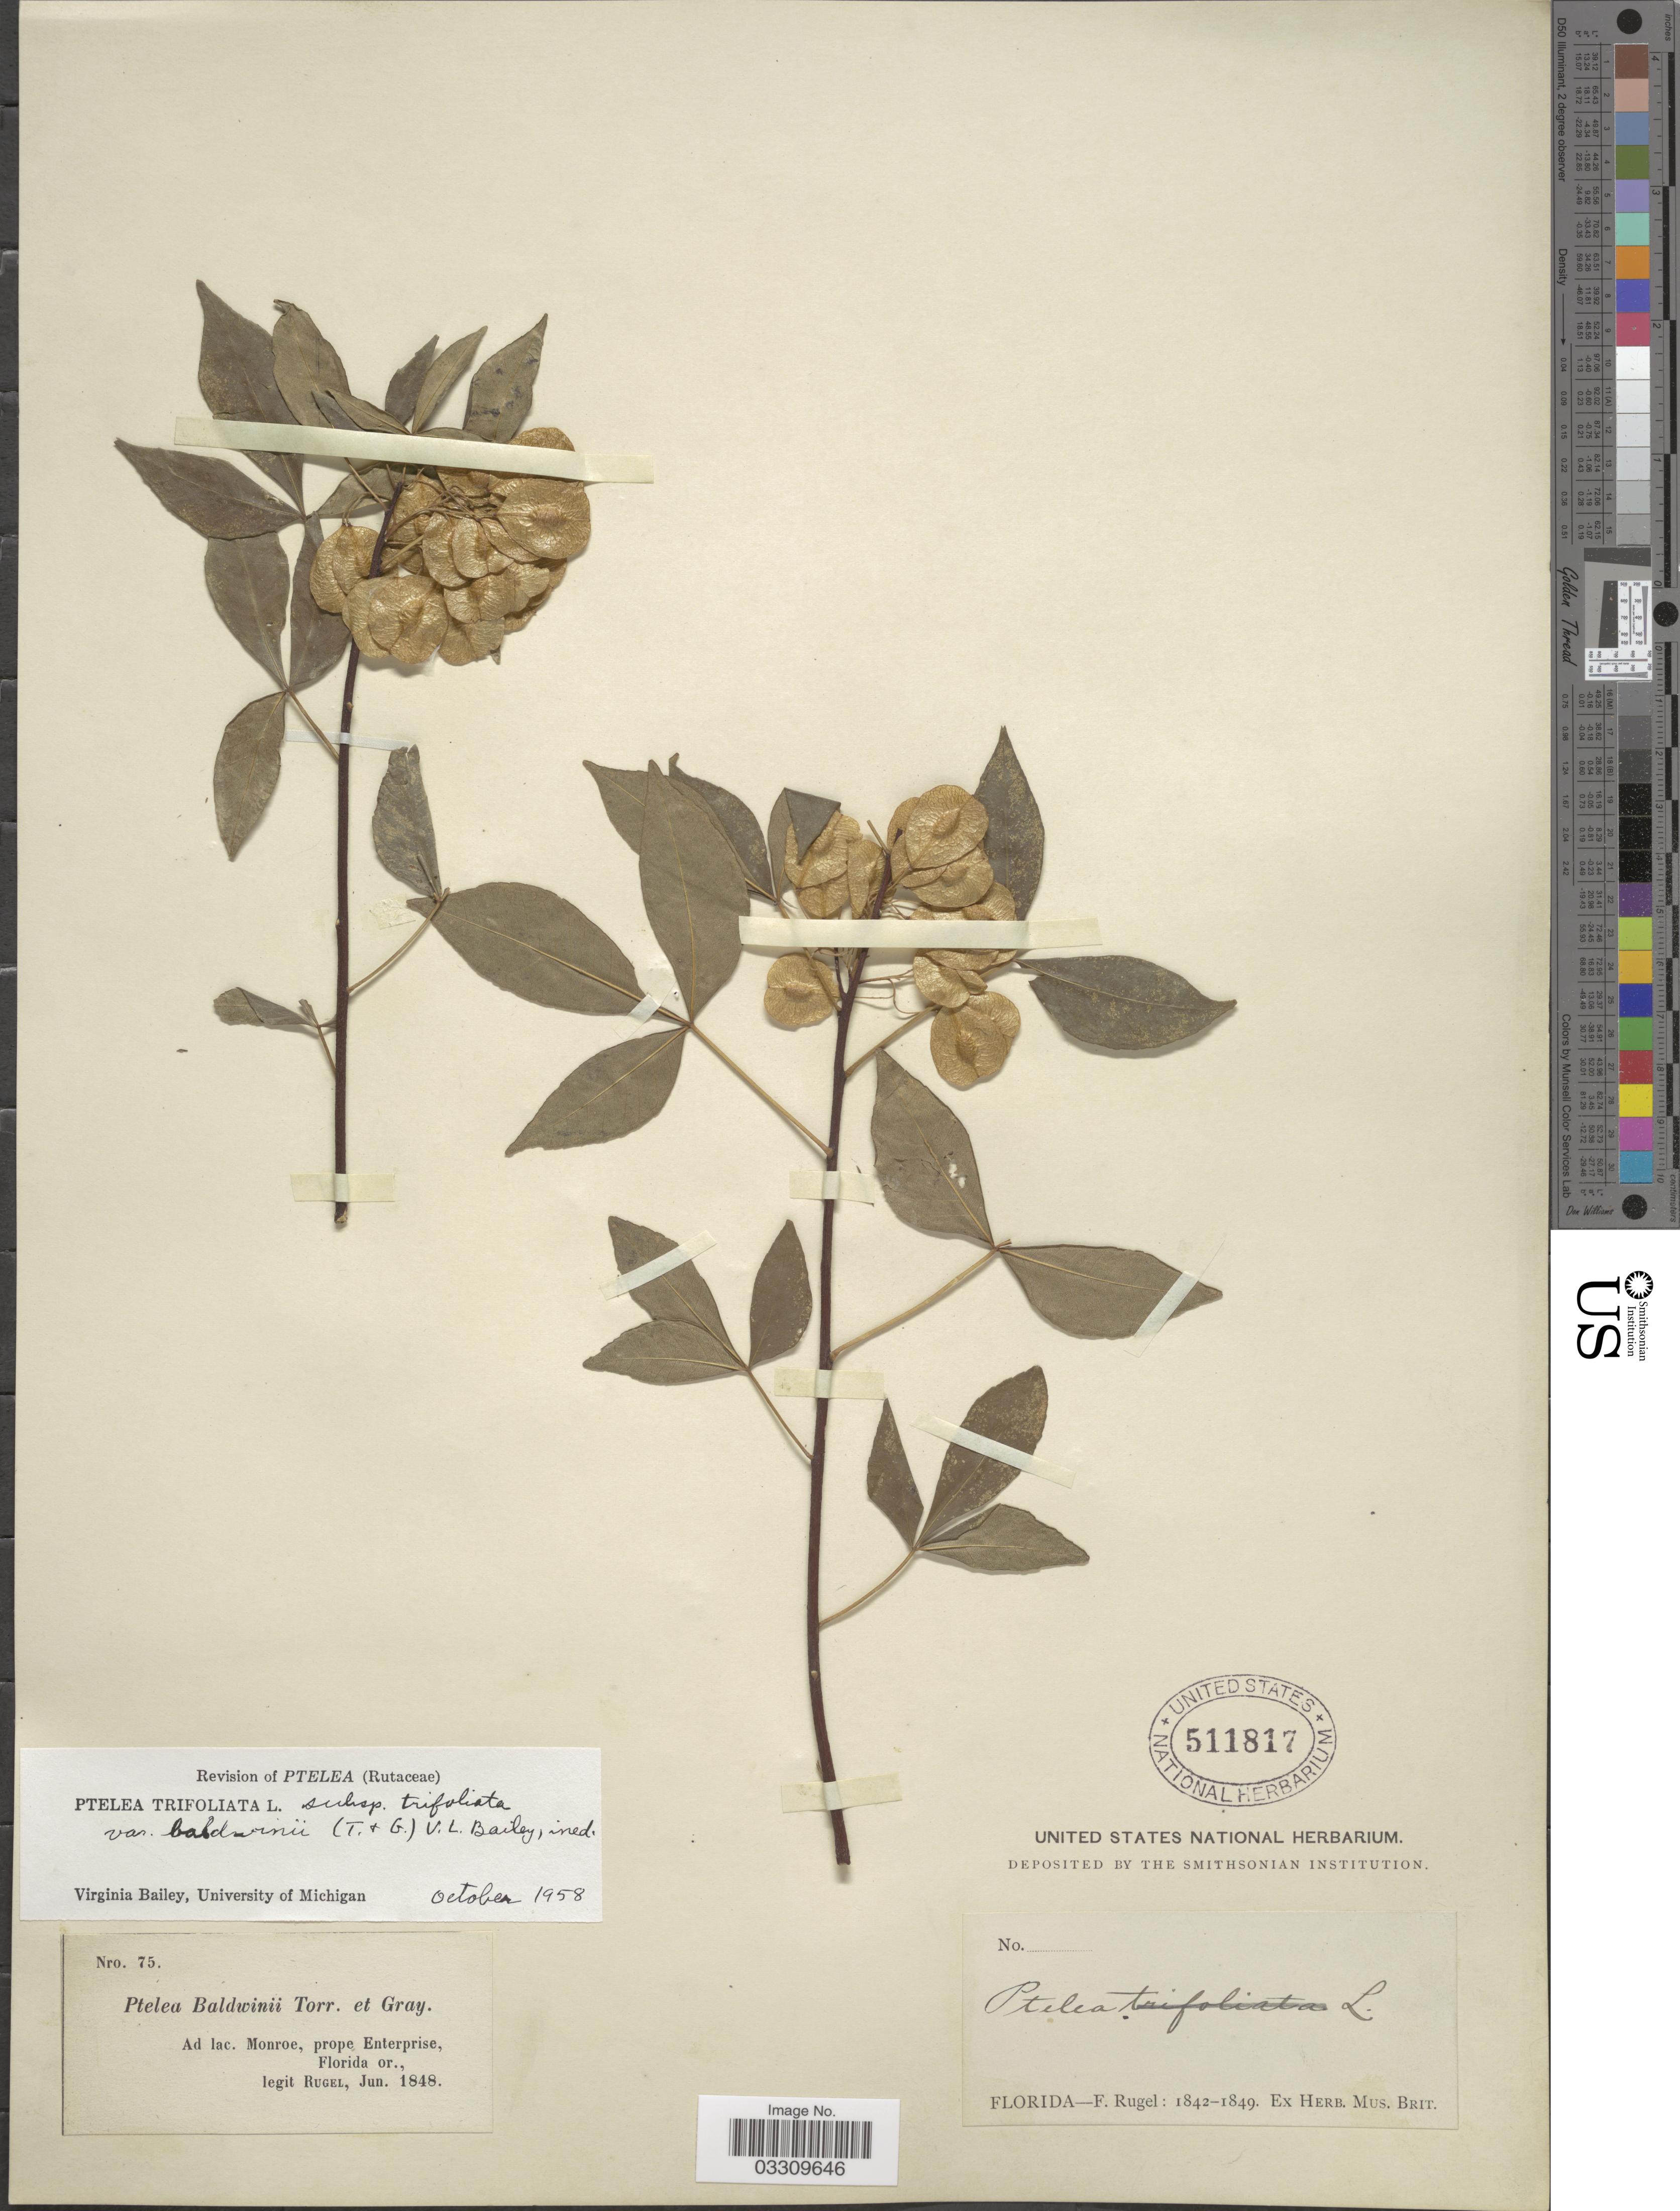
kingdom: Plantae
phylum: Tracheophyta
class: Magnoliopsida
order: Sapindales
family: Rutaceae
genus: Ptelea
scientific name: Ptelea trifoliata var. baldwinii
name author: (Torr. & A. Gray) D.B. Ward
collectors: F. Rugel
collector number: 75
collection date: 1848-06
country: United States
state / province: Florida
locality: Ad lac. Monroe, prope Enterprise.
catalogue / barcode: US 511817